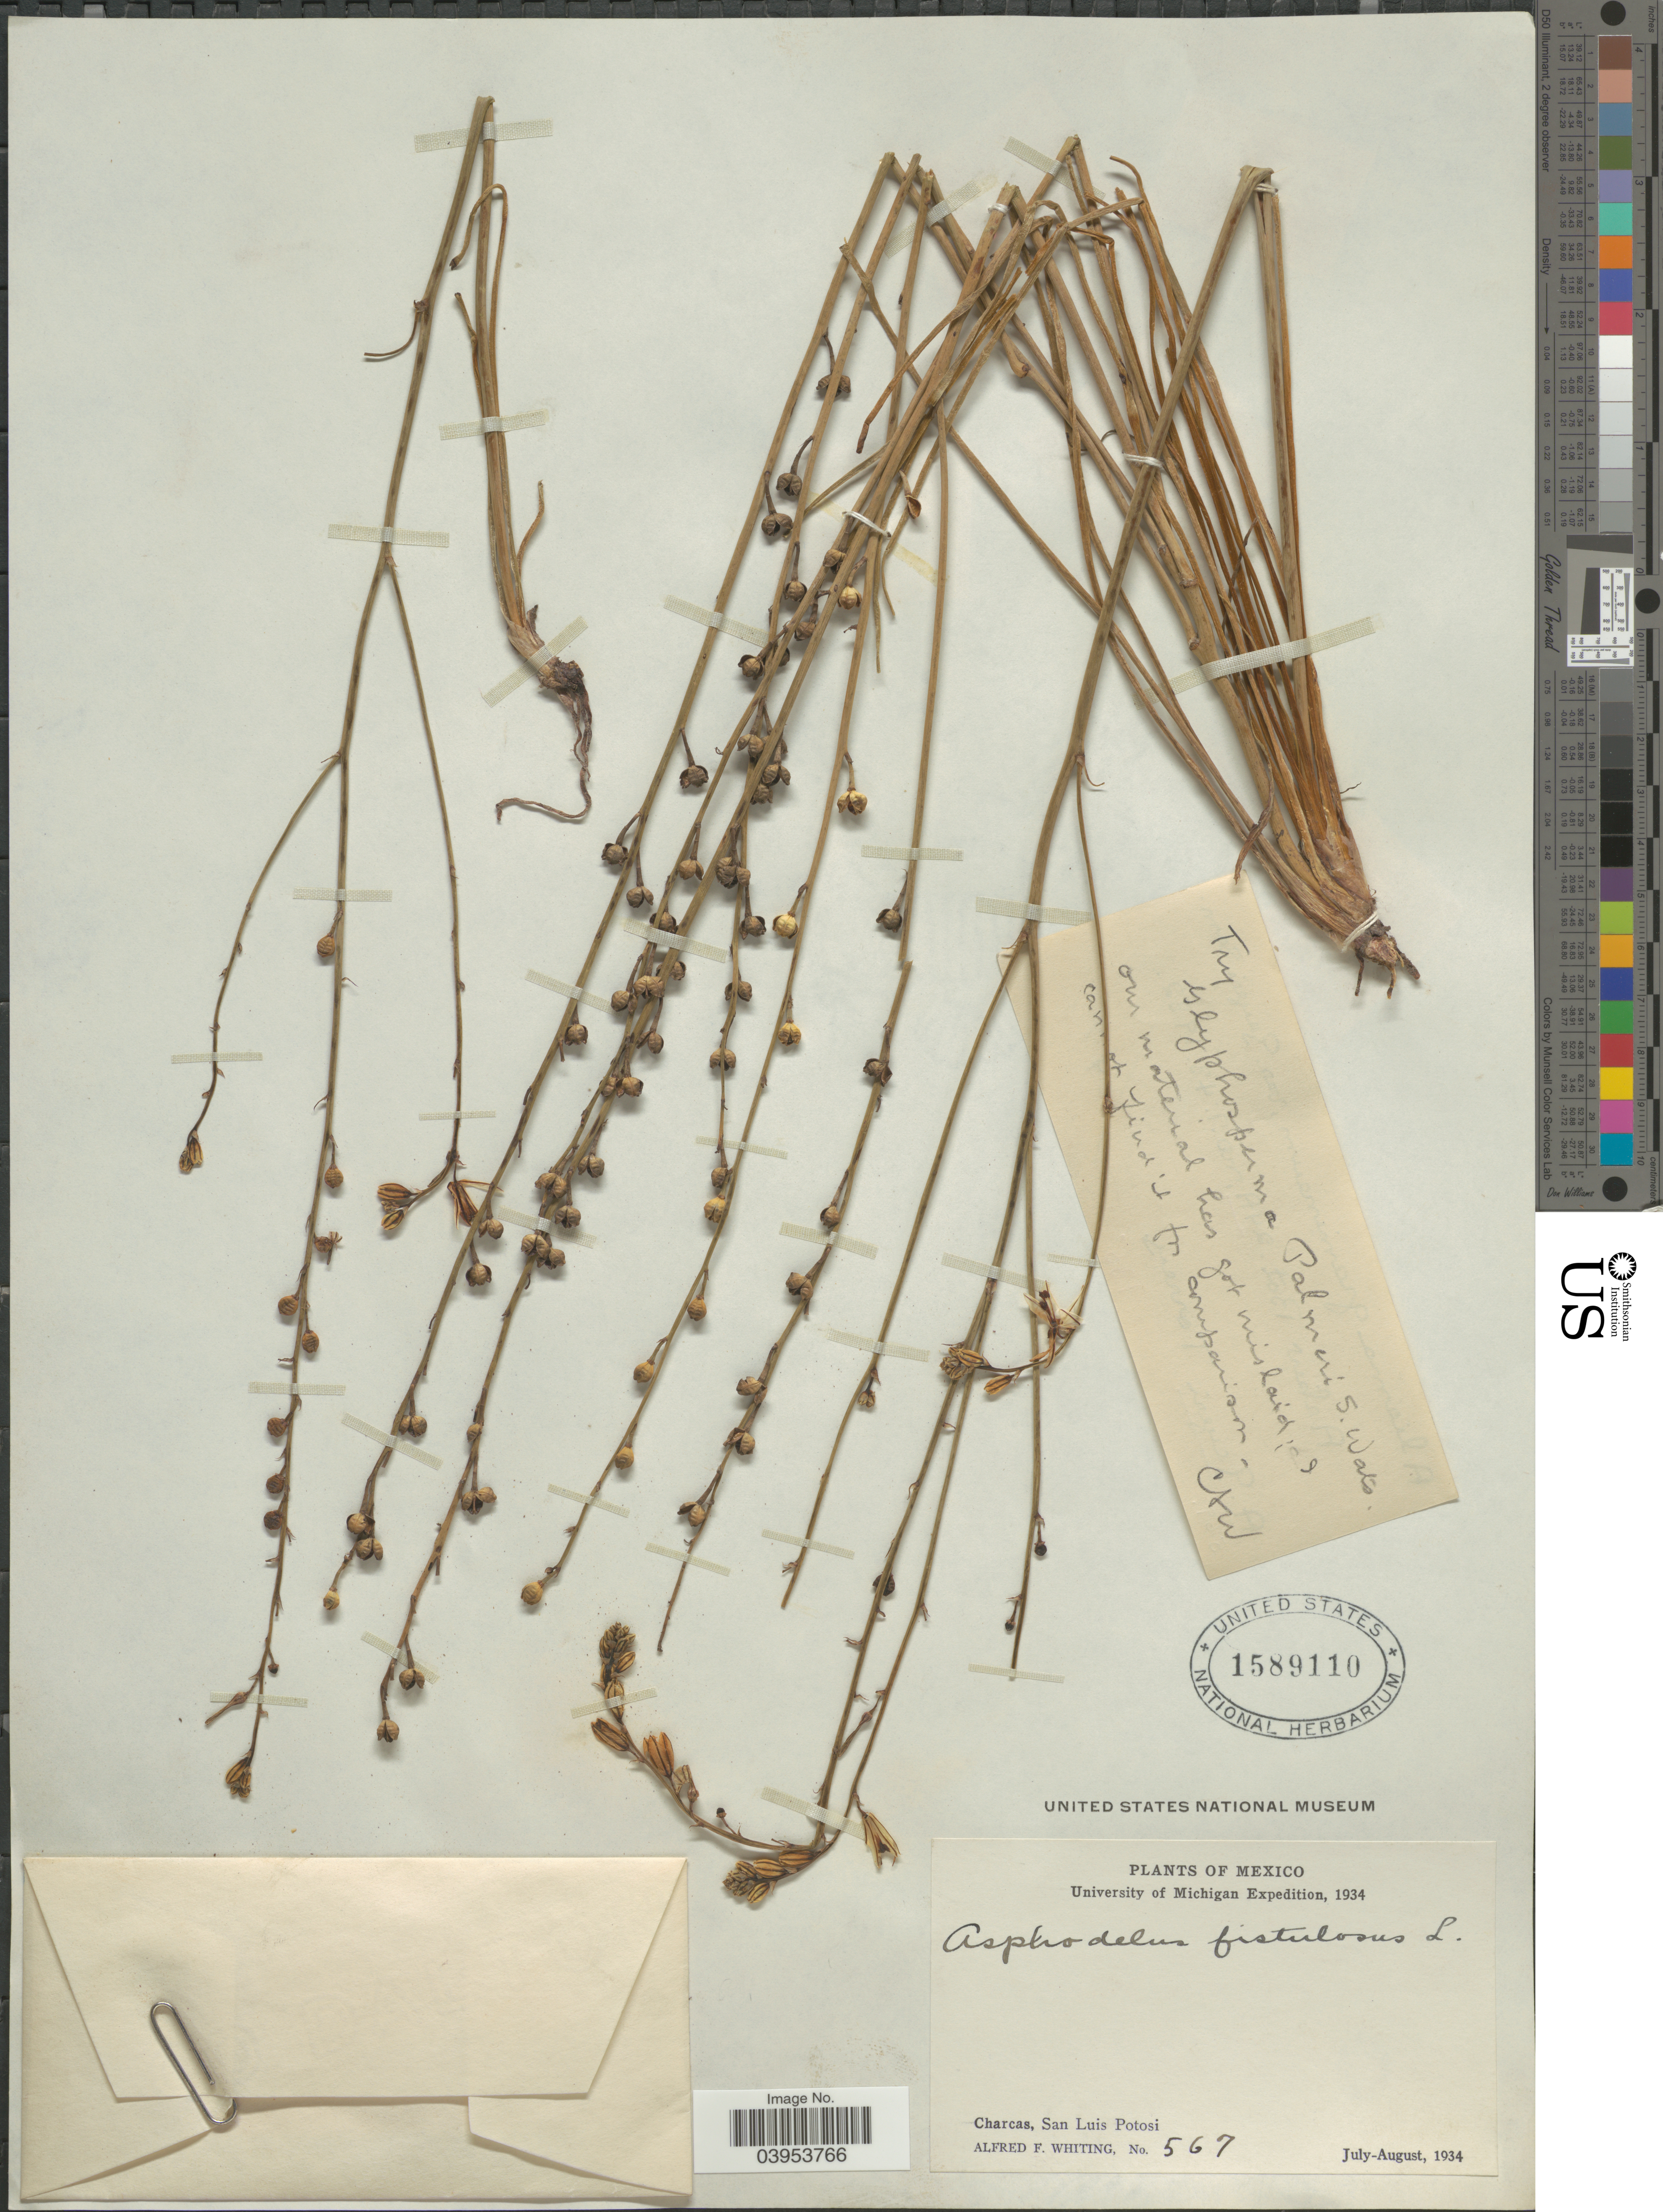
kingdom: Plantae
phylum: Tracheophyta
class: Liliopsida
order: Asparagales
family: Asphodelaceae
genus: Asphodelus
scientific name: Asphodelus fistulosus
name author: L.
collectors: A. F. Whiting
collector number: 567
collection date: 1934-07/1934-08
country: Mexico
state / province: San Luis Potosí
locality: Charcas.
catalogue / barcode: US 1589110